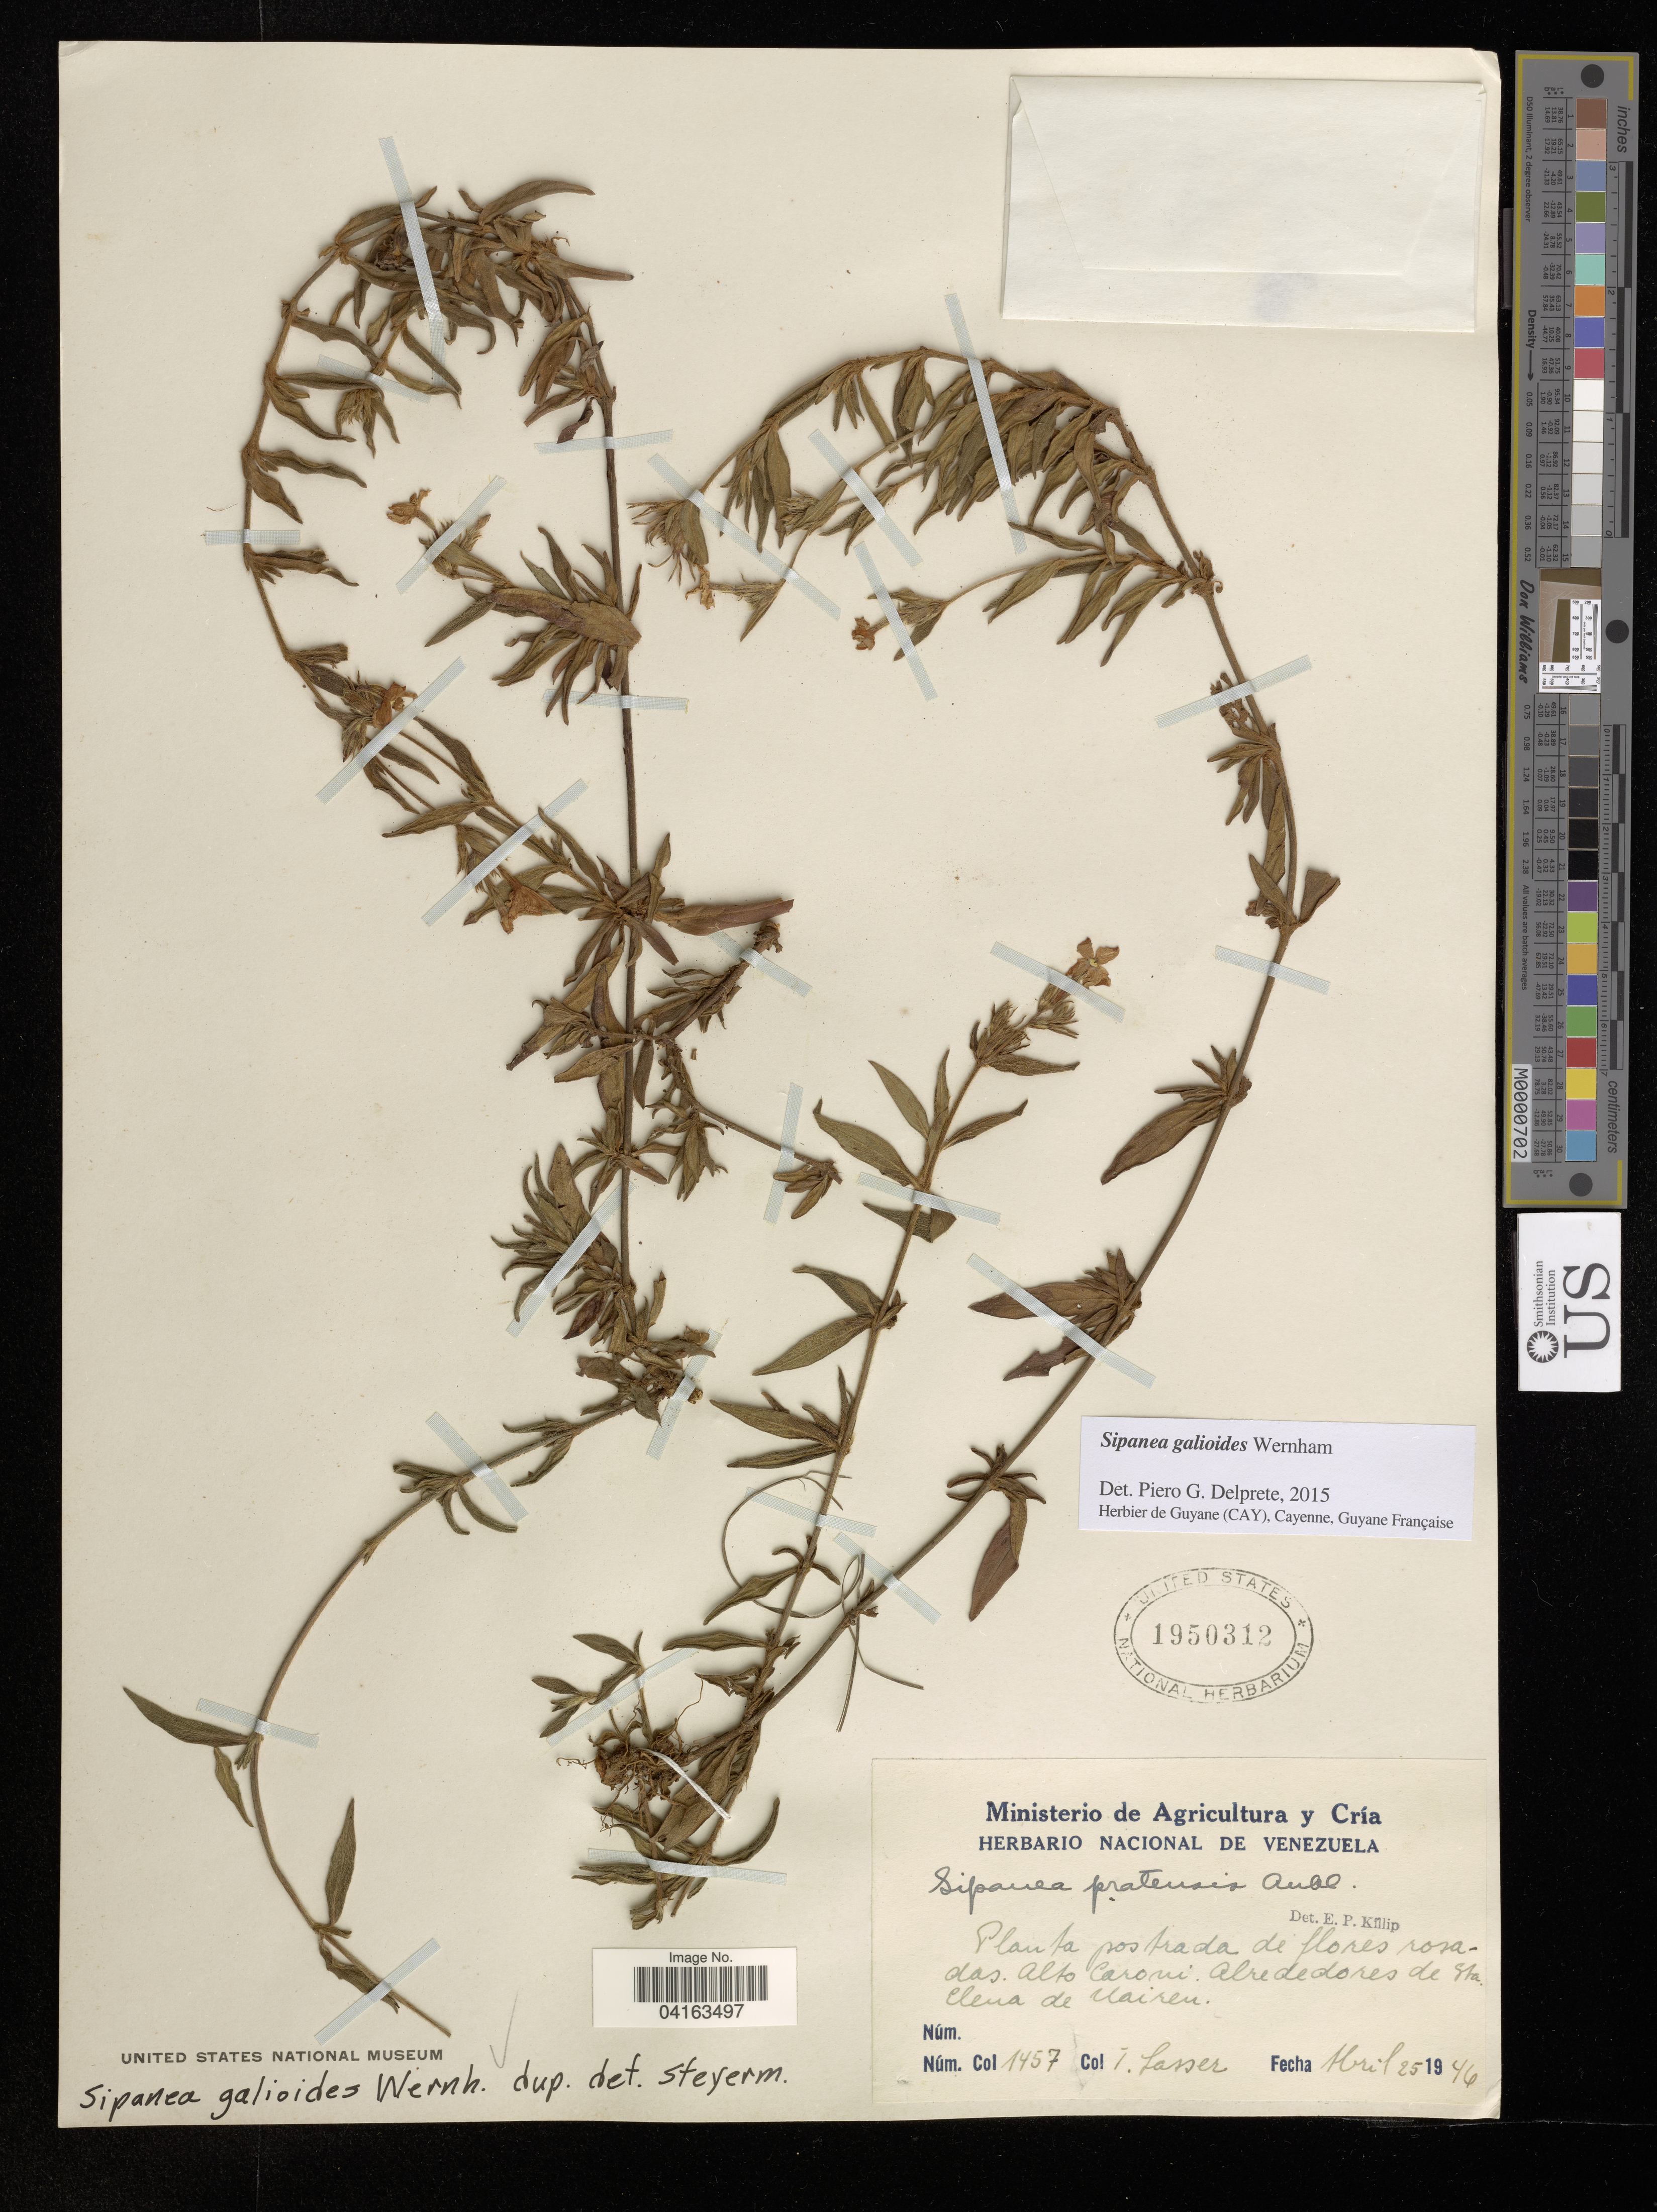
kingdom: Plantae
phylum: Tracheophyta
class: Magnoliopsida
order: Gentianales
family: Rubiaceae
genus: Sipanea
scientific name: Sipanea galioides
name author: Wernham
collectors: T. Lasser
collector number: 1457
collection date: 1946-04-25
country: Venezuela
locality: Alto Caroni. Alrededores de Sta. Elena de Uairen.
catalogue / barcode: US 1950312